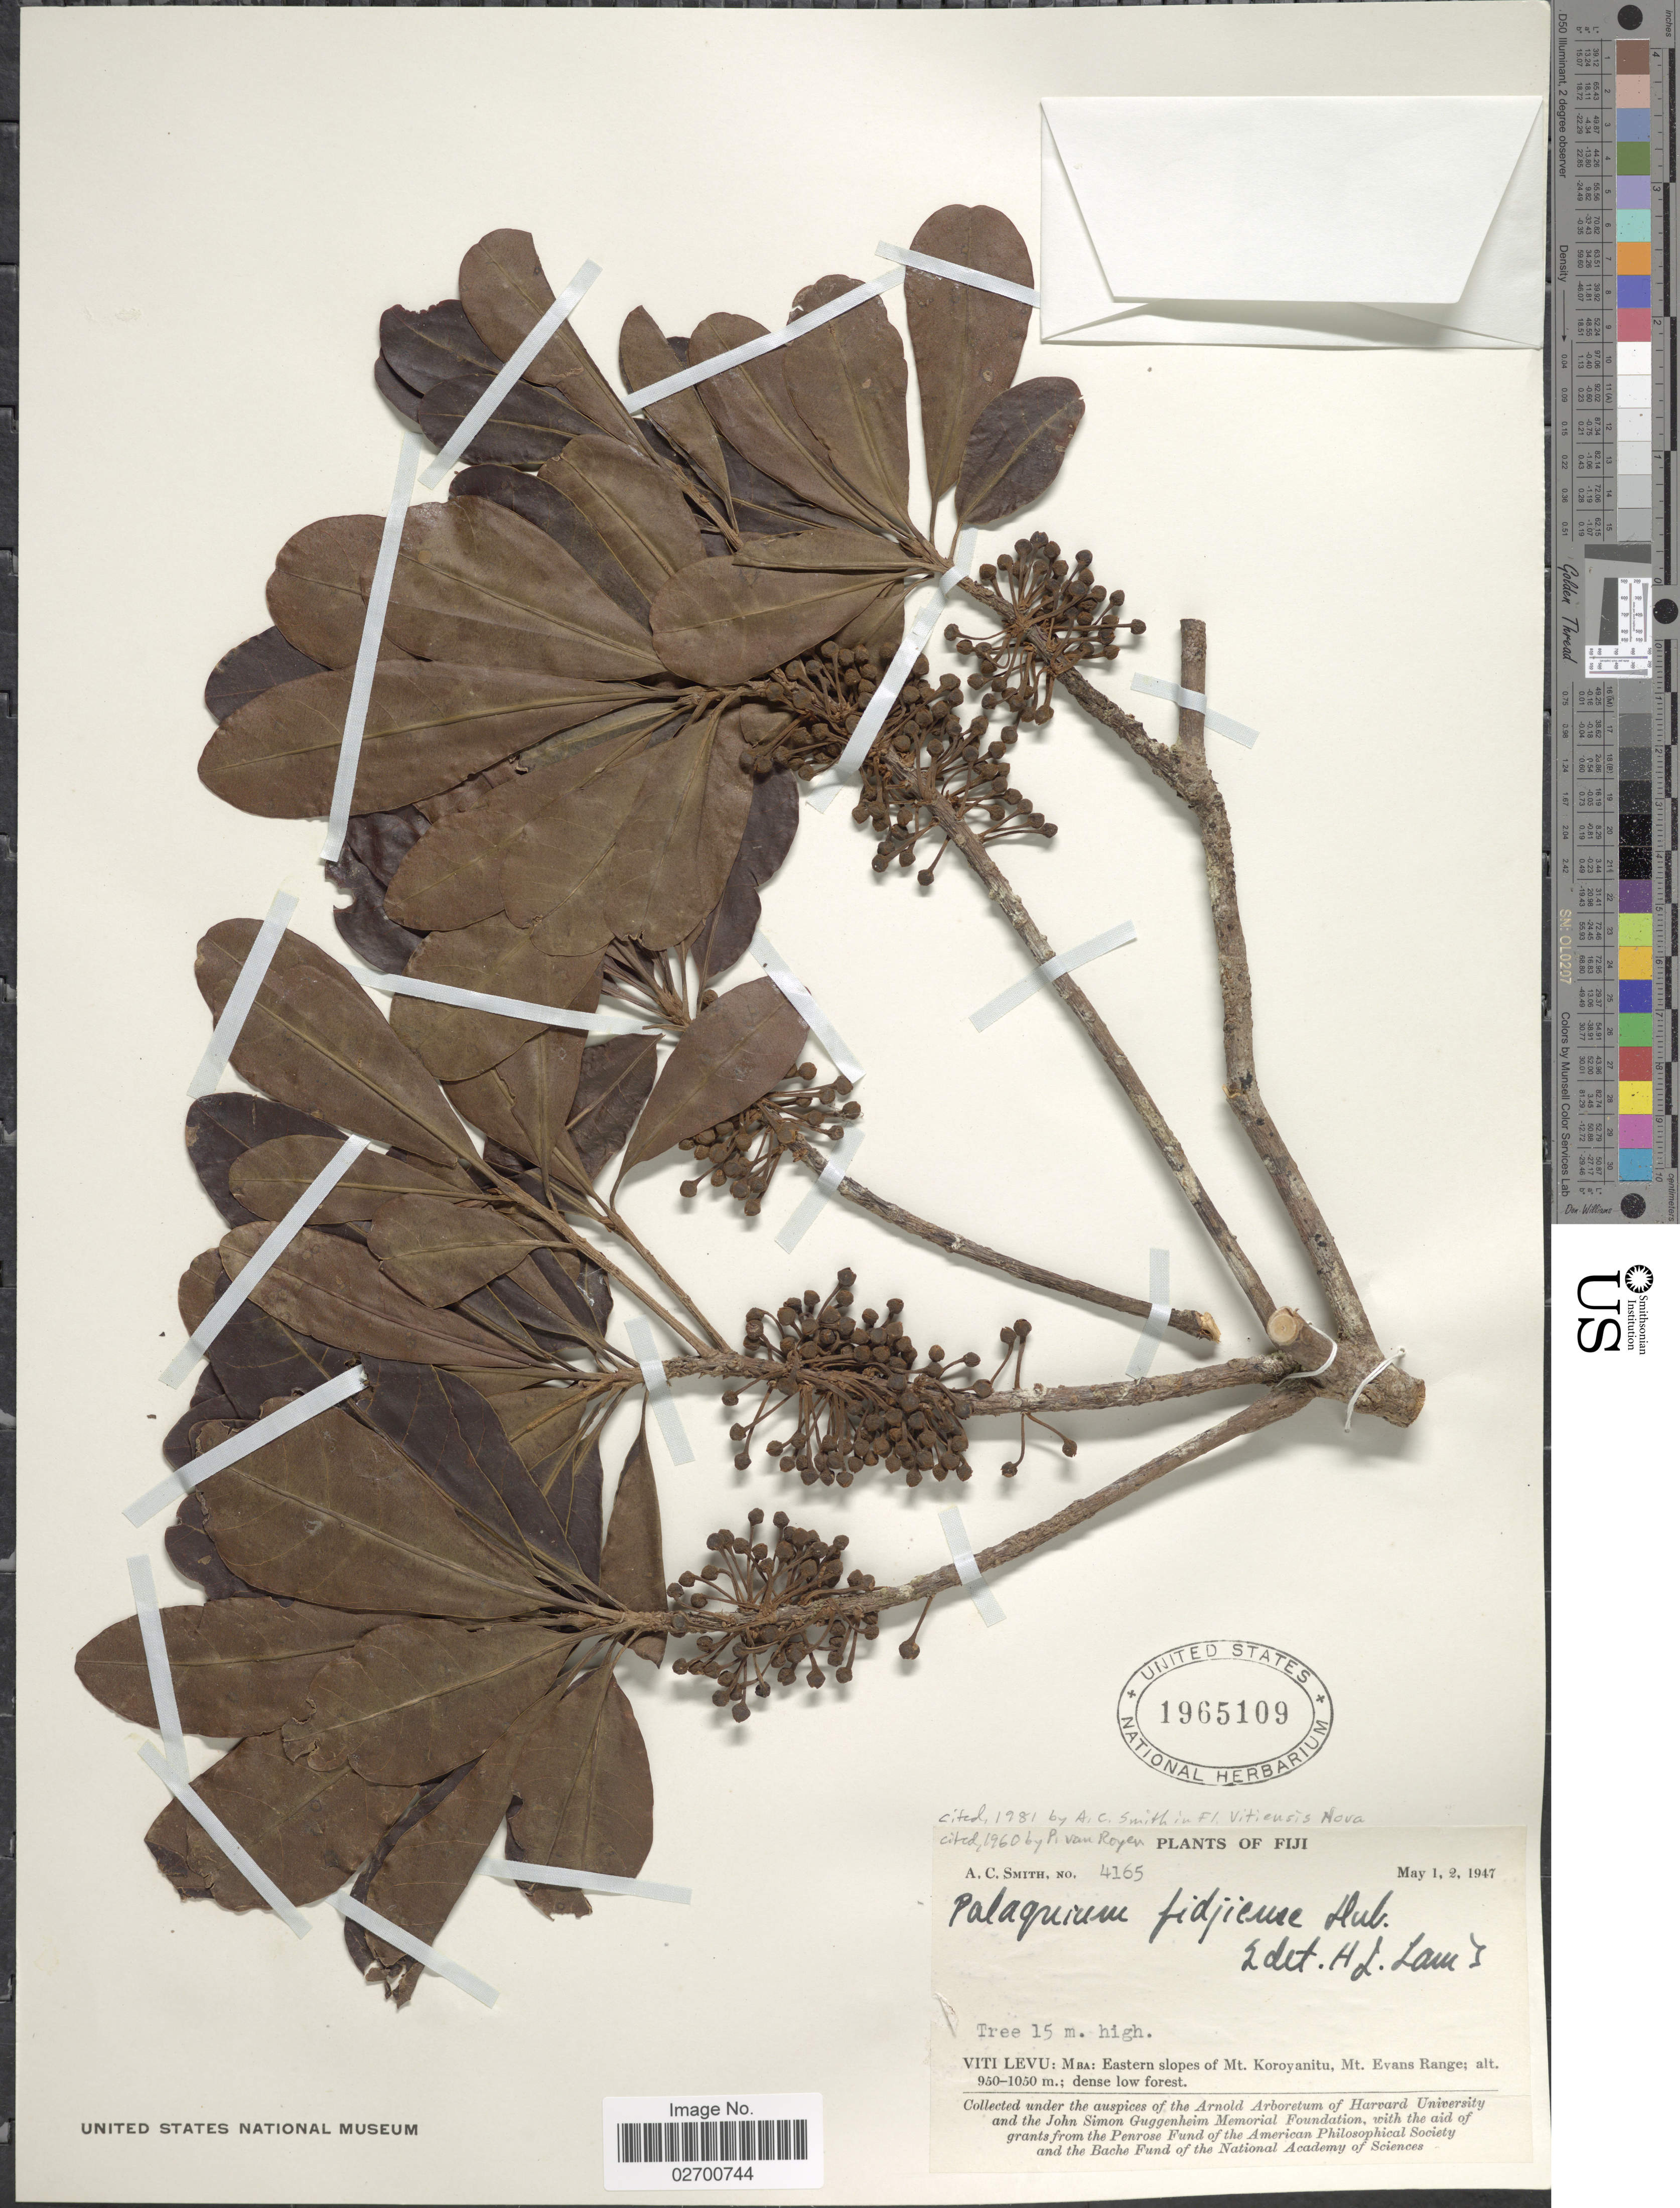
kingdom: Plantae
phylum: Tracheophyta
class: Magnoliopsida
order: Ericales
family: Sapotaceae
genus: Palaquium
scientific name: Palaquium fidjiense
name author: Pierre ex Dubard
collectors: A. C. Smith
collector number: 4165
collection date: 1947-05-01/1947-05-02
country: Fiji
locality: Viti Levu: Mba: Eastern slopes of Mt. Koroyanitu, Mt. Evans Range.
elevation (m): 950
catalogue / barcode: US 1965109